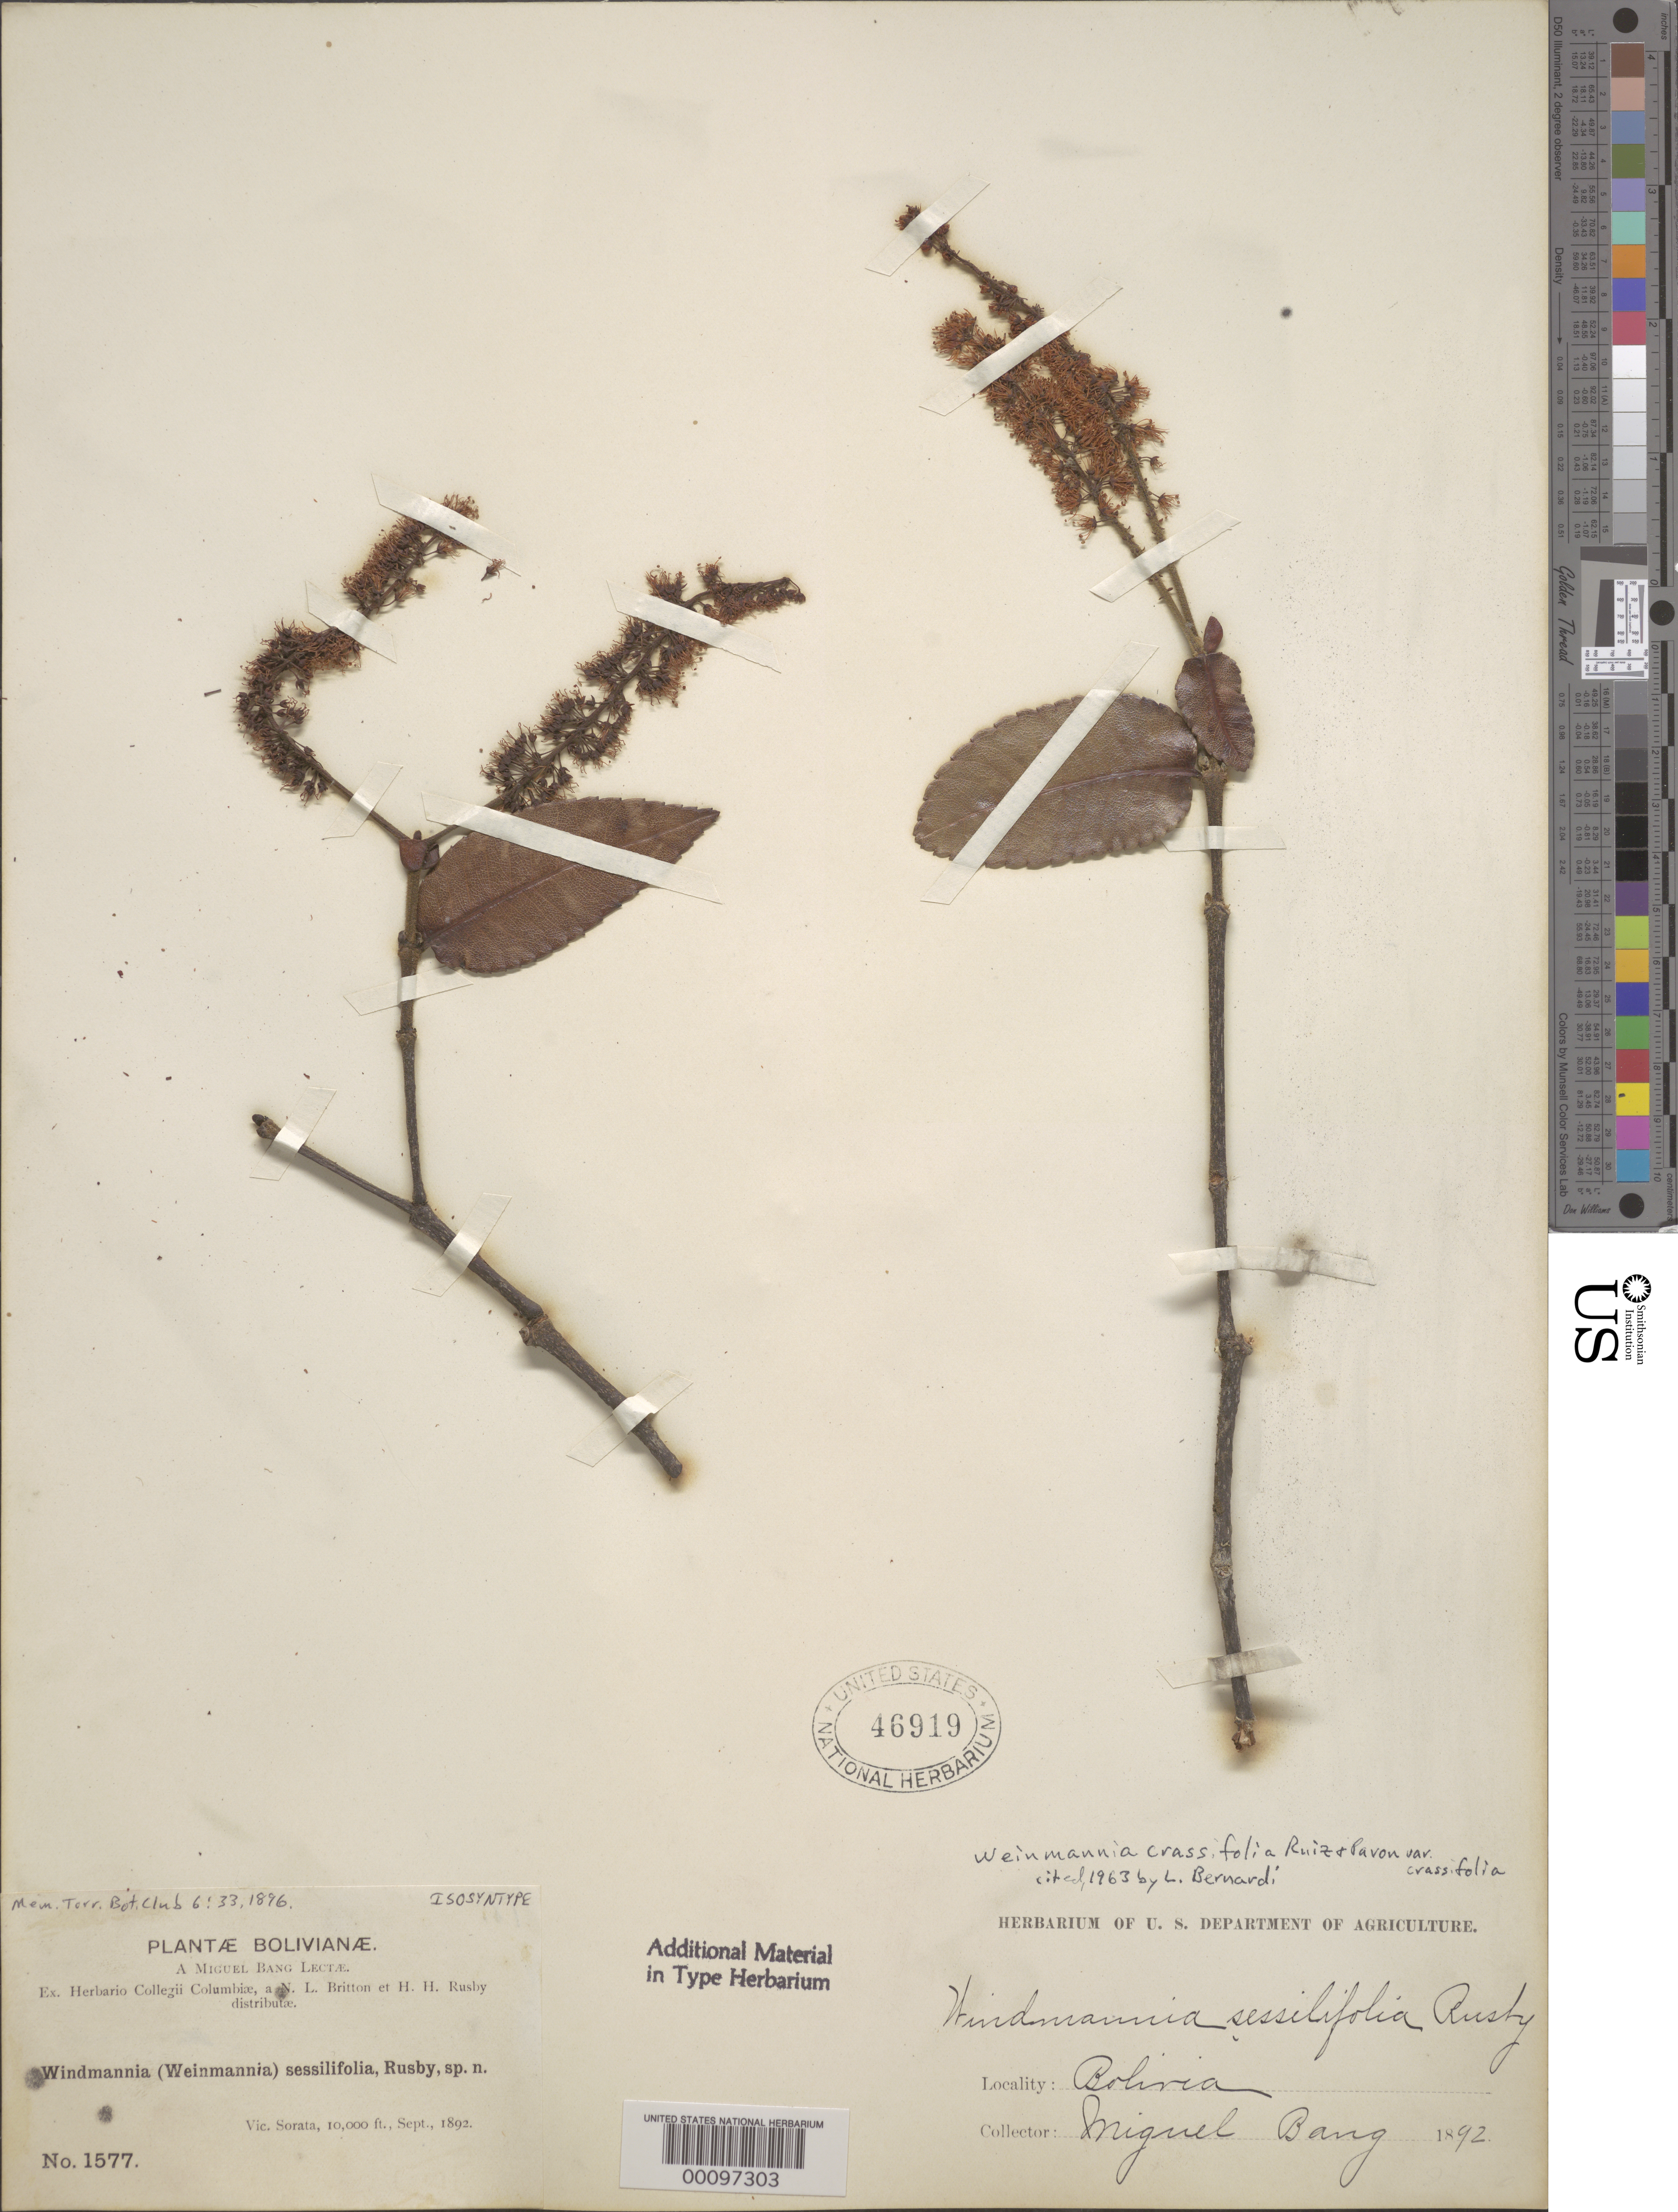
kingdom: Plantae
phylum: Tracheophyta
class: Magnoliopsida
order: Oxalidales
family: Cunoniaceae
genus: Weinmannia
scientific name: Weinmannia crassifolia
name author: Ruiz & Pav.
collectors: M. Bang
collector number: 1577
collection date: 1892-09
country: Bolivia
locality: Vic. Sorata.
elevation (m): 3048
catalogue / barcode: US 46919